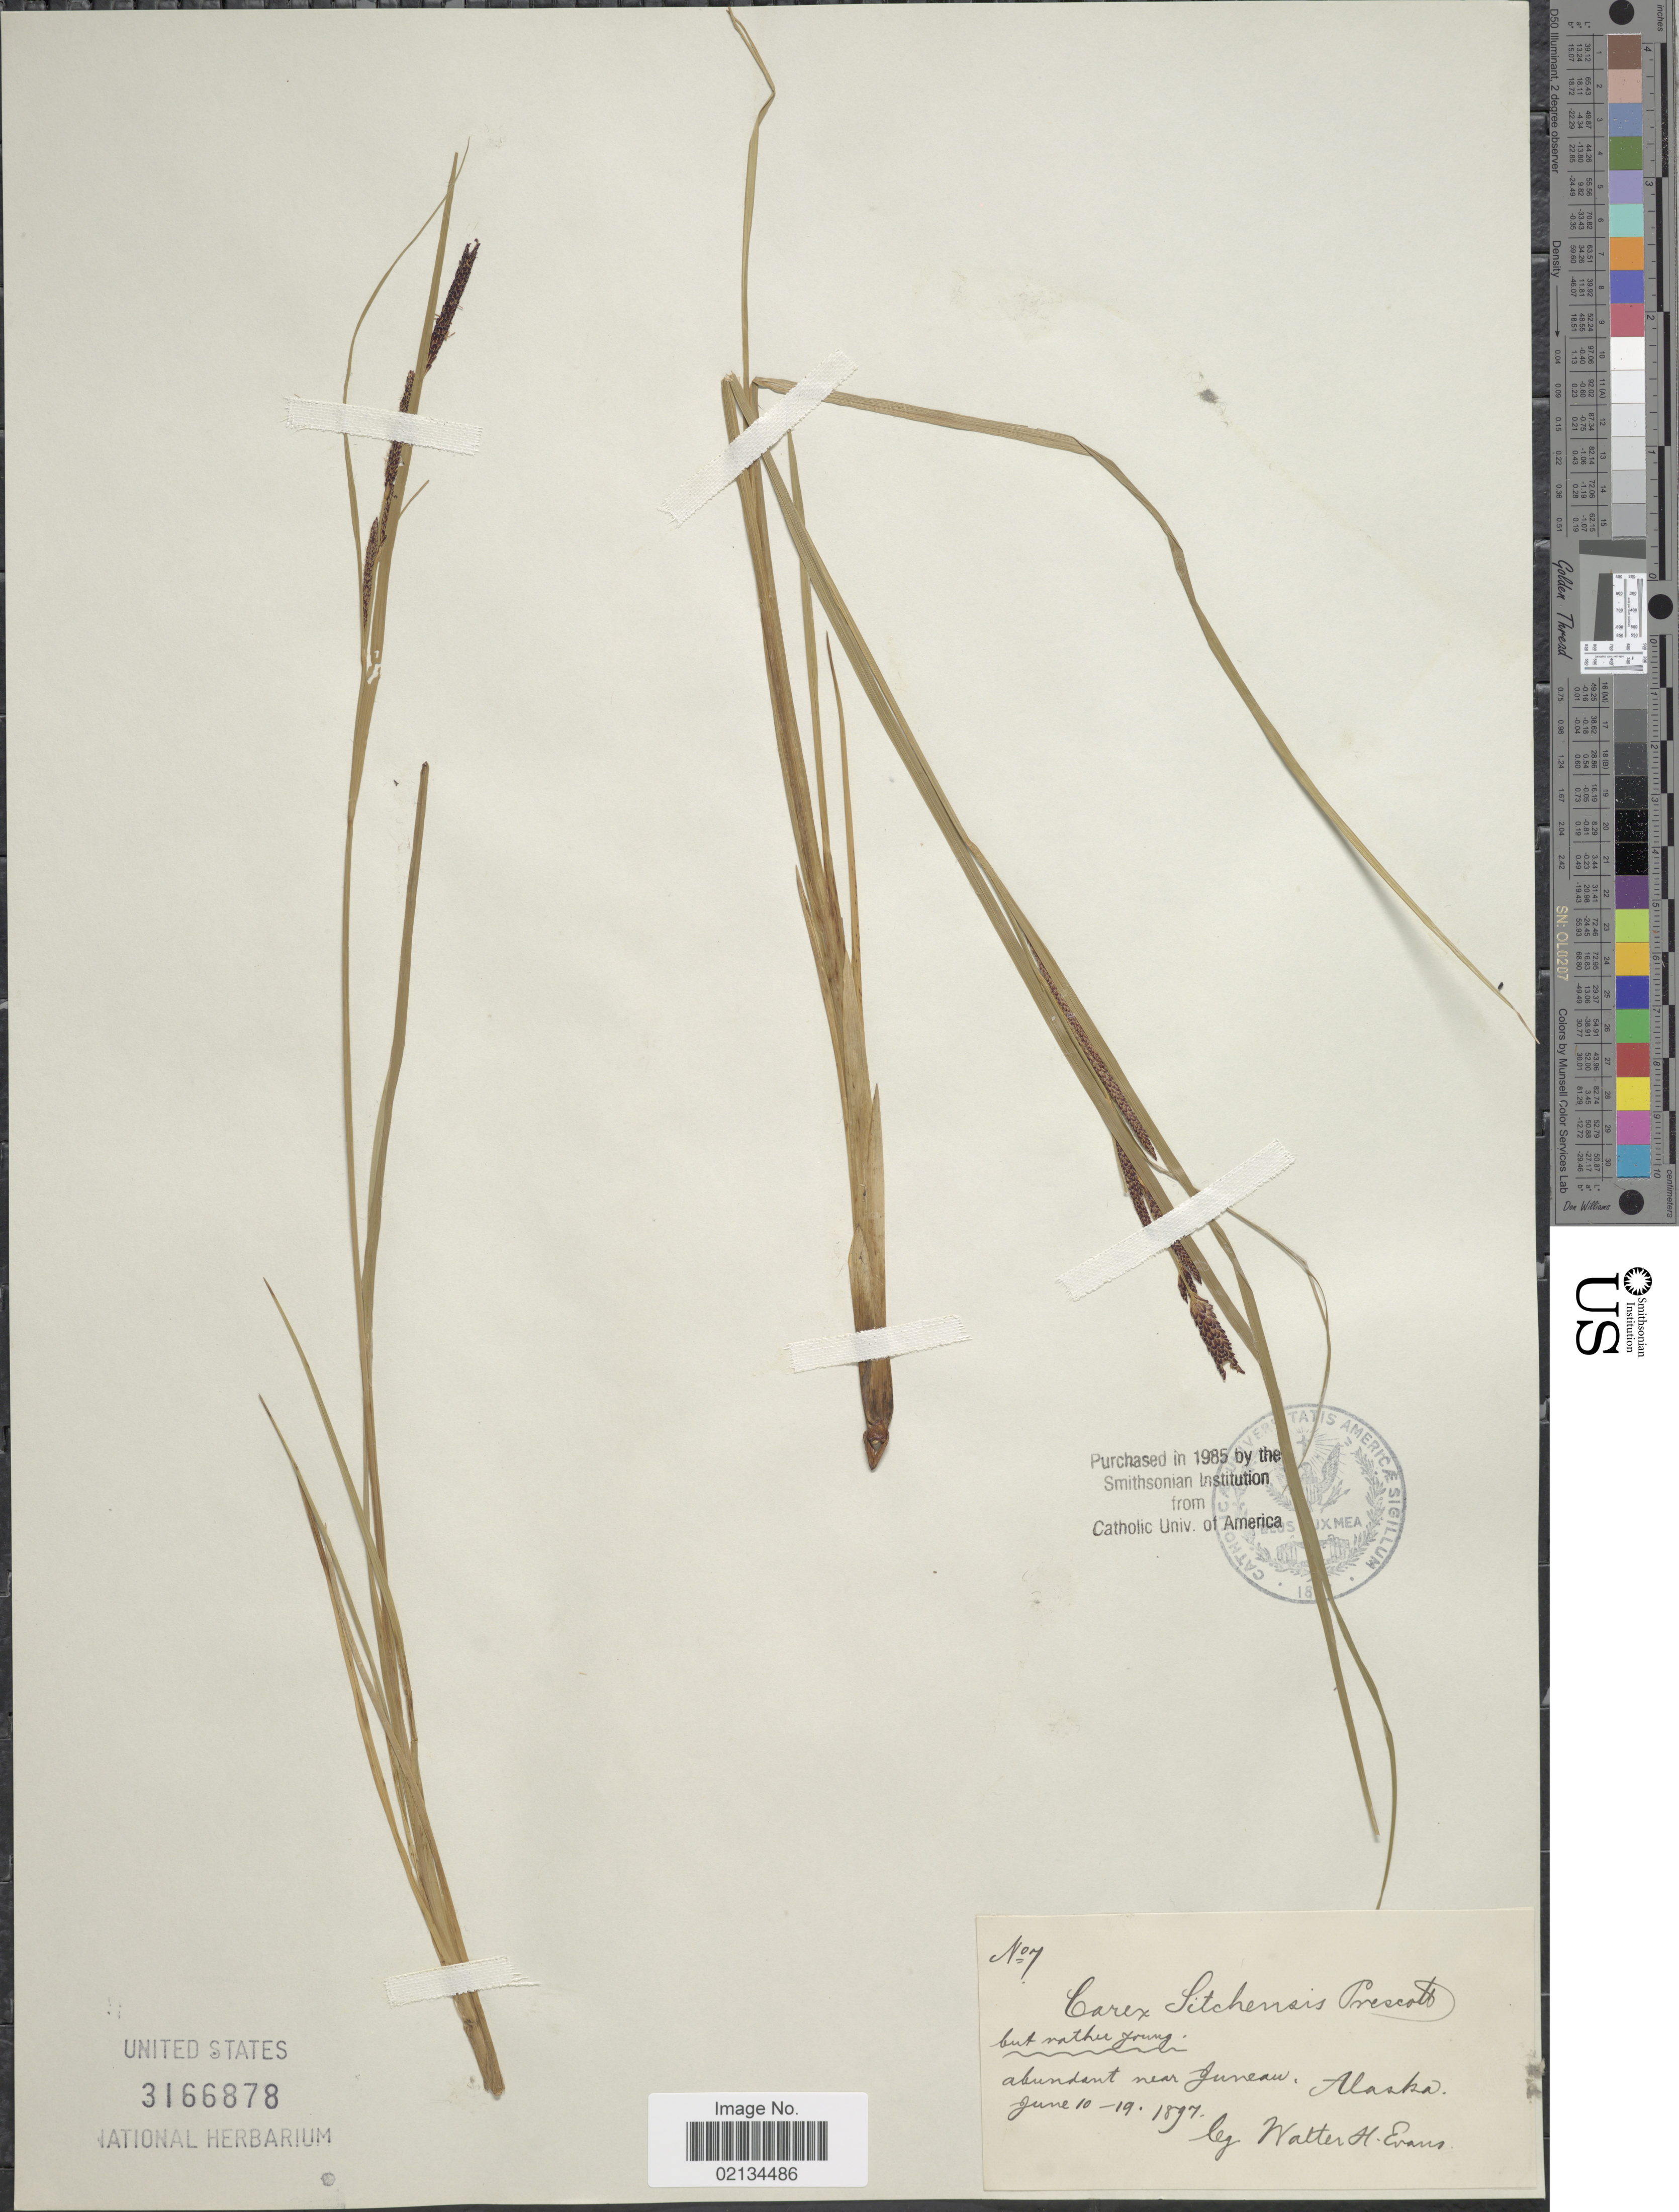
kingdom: Plantae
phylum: Tracheophyta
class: Liliopsida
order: Poales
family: Cyperaceae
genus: Carex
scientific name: Carex aquatilis var. dives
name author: (Holm) Kük.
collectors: W. H. Evans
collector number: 7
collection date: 1897-06-10/1897-06-19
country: United States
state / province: Alaska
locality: Abundant in Juneau.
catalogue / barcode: US 3166878